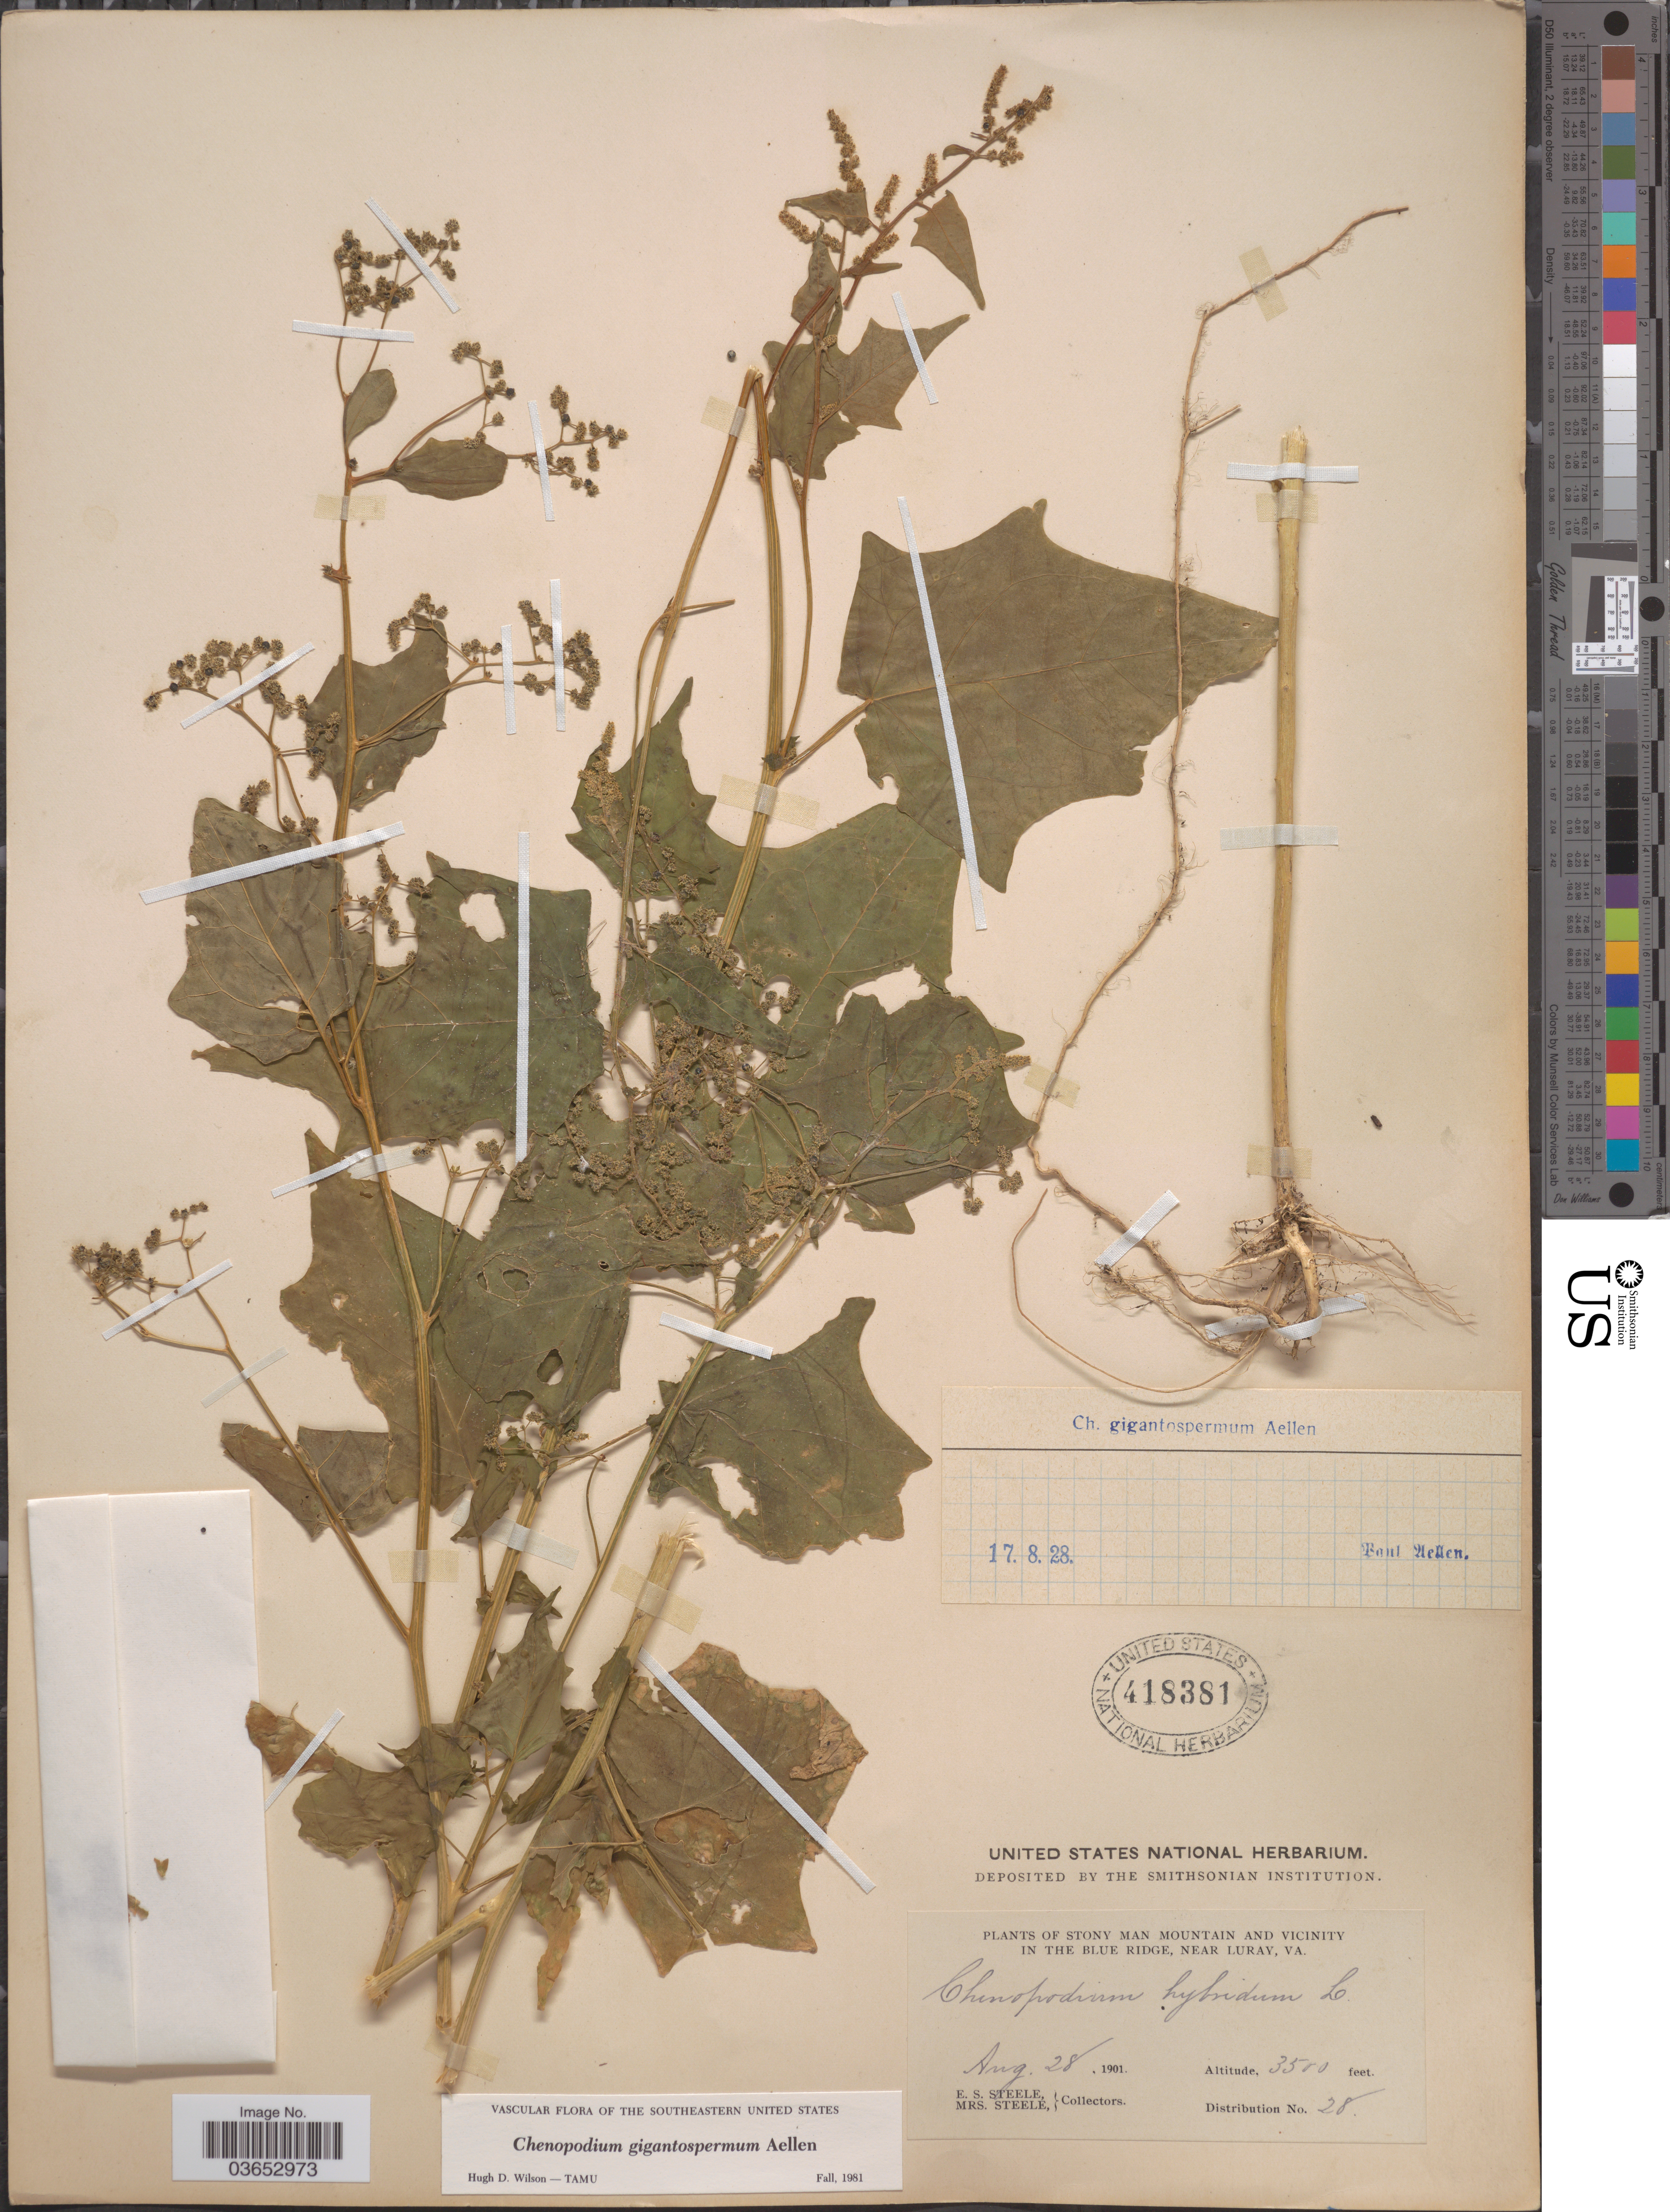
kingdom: Plantae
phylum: Tracheophyta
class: Magnoliopsida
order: Caryophyllales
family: Amaranthaceae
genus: Chenopodium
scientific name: Chenopodium gigantospermum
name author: Aellen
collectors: E. Steele & Mrs. E. S. Steele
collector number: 28?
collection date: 1901-08-28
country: United States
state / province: Virginia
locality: Stony Man Mountain and Vicinity in the Blue Ridge, near Lurav.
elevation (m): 1067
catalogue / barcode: US 418381